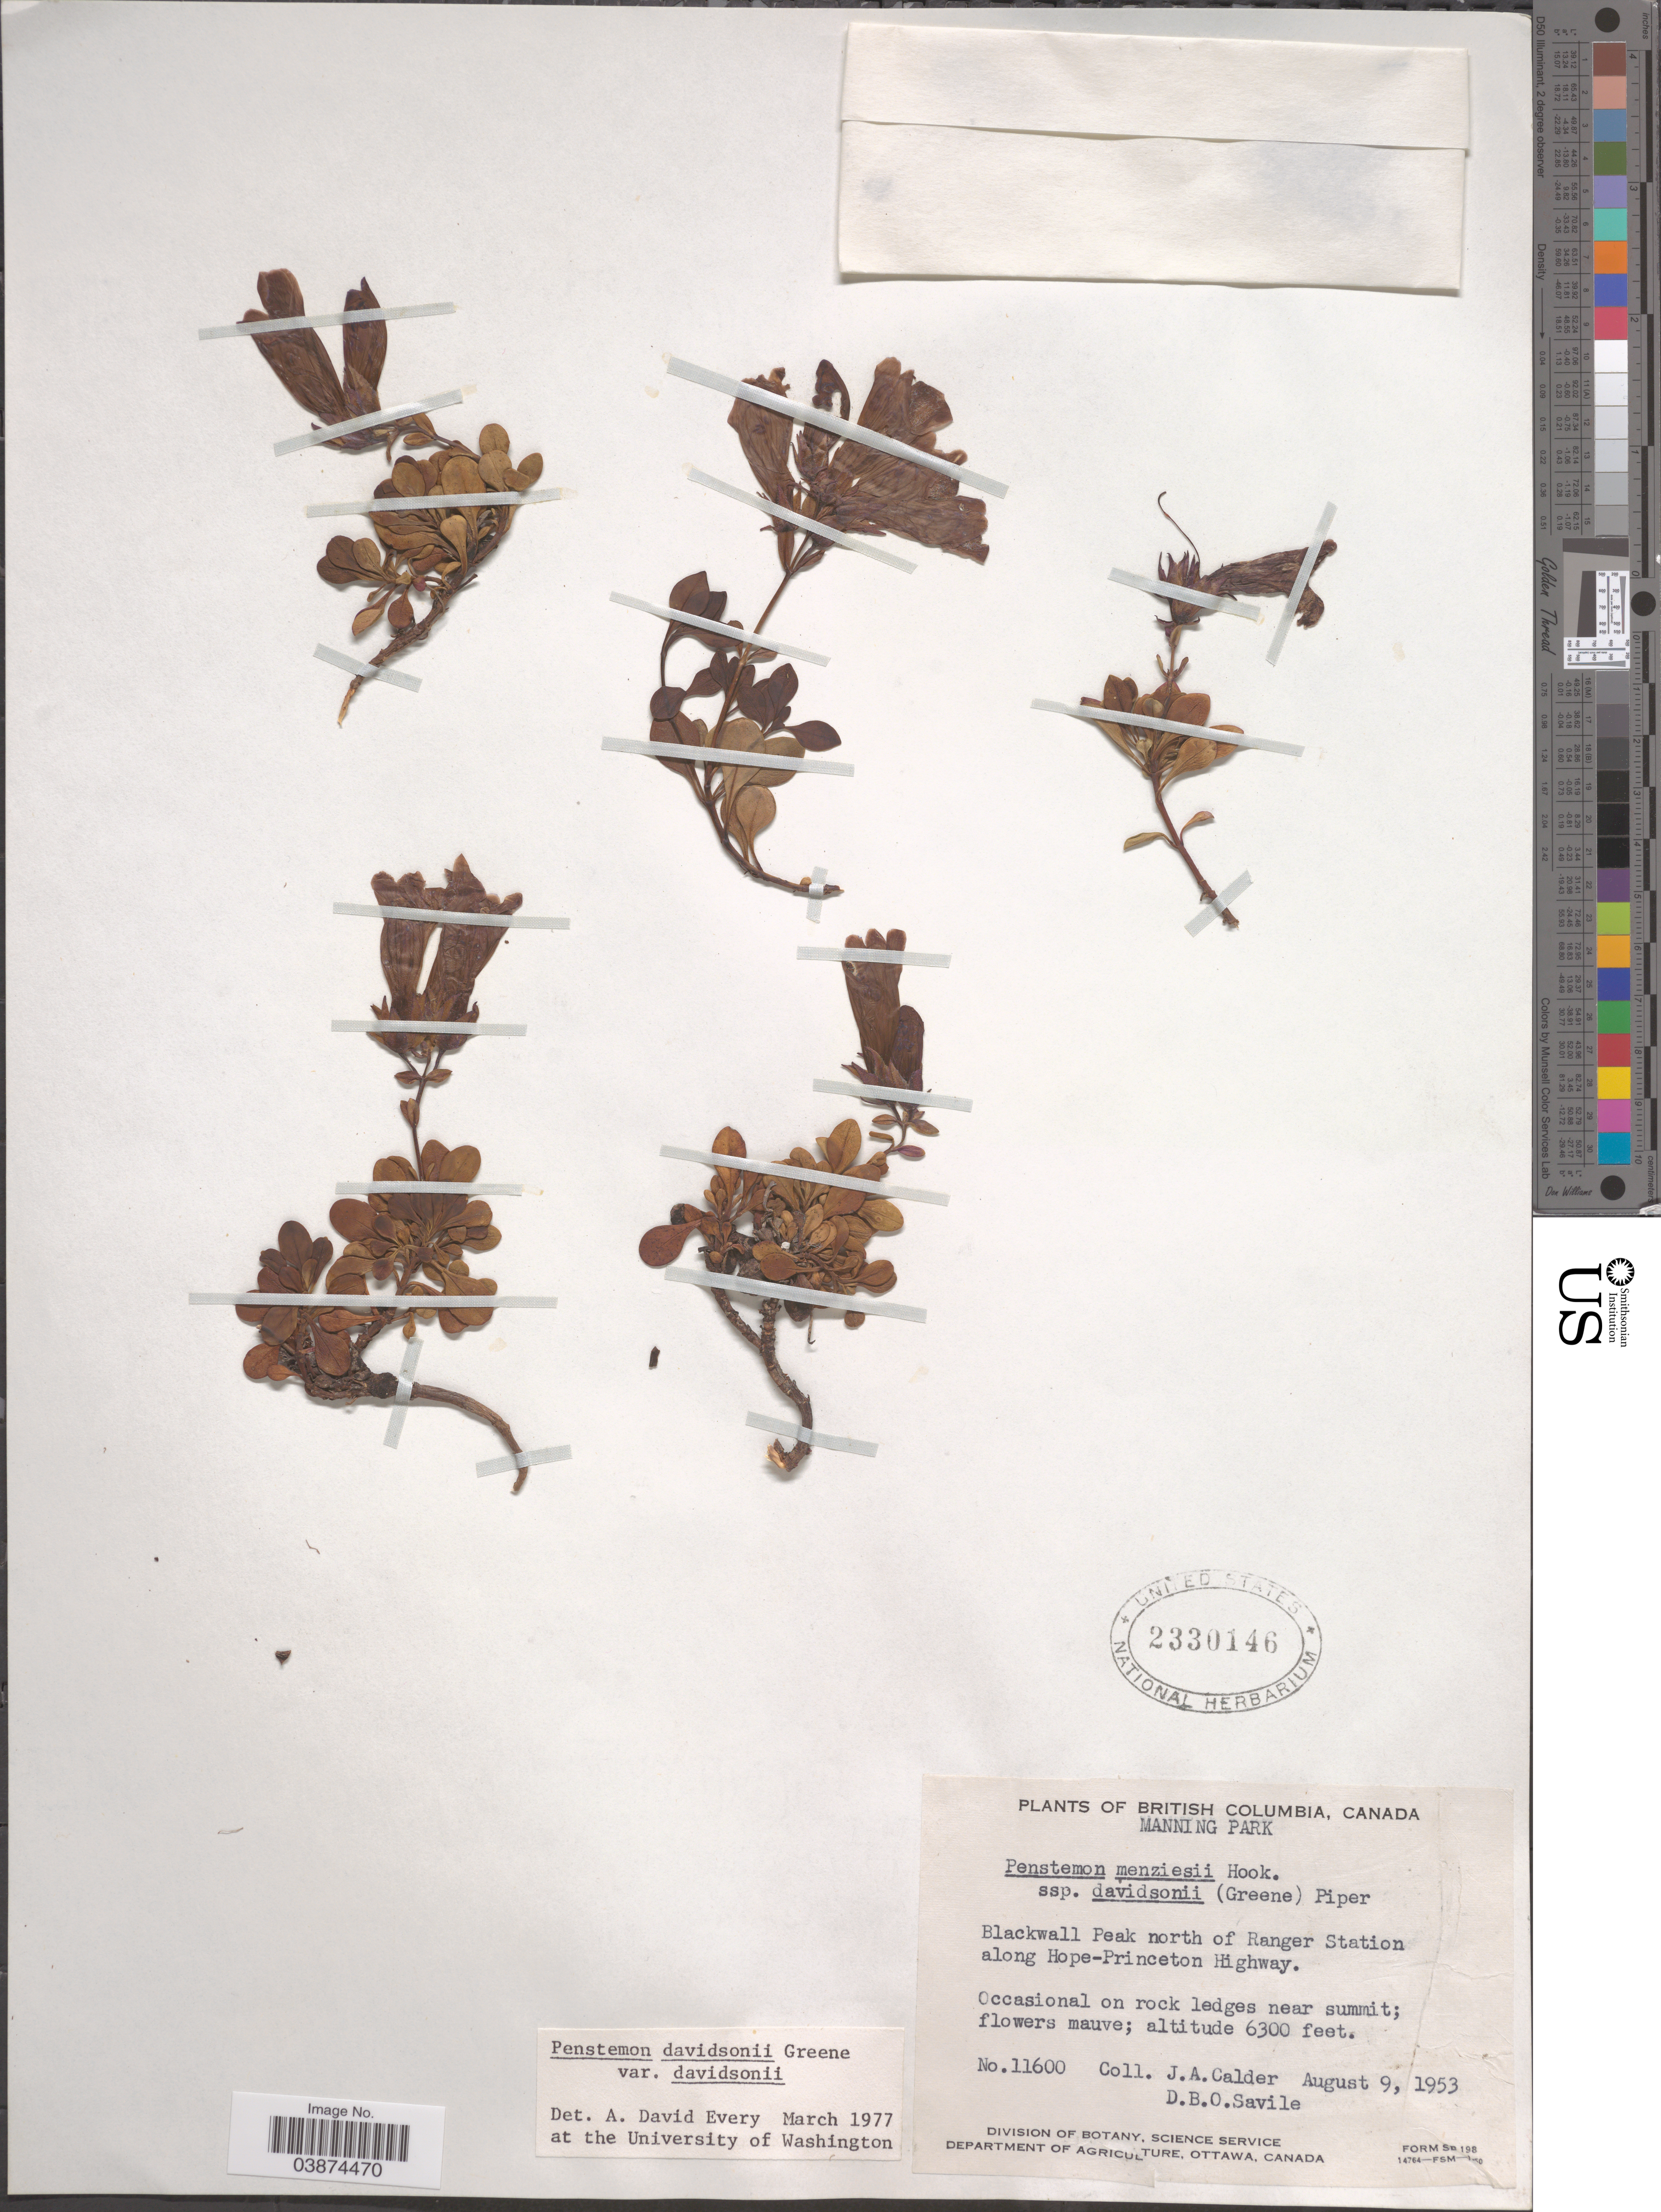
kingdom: Plantae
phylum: Tracheophyta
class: Magnoliopsida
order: Lamiales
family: Plantaginaceae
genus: Penstemon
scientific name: Penstemon davidsonii var. davidsonii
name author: Greene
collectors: J. A. Calder & D. Savile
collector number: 11600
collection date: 1953-08-09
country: Canada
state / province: British Columbia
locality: Manning Park. Blackwall Peak north of Ranger Station along Hope-Princeton Highway.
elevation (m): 1920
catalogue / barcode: US 2330146